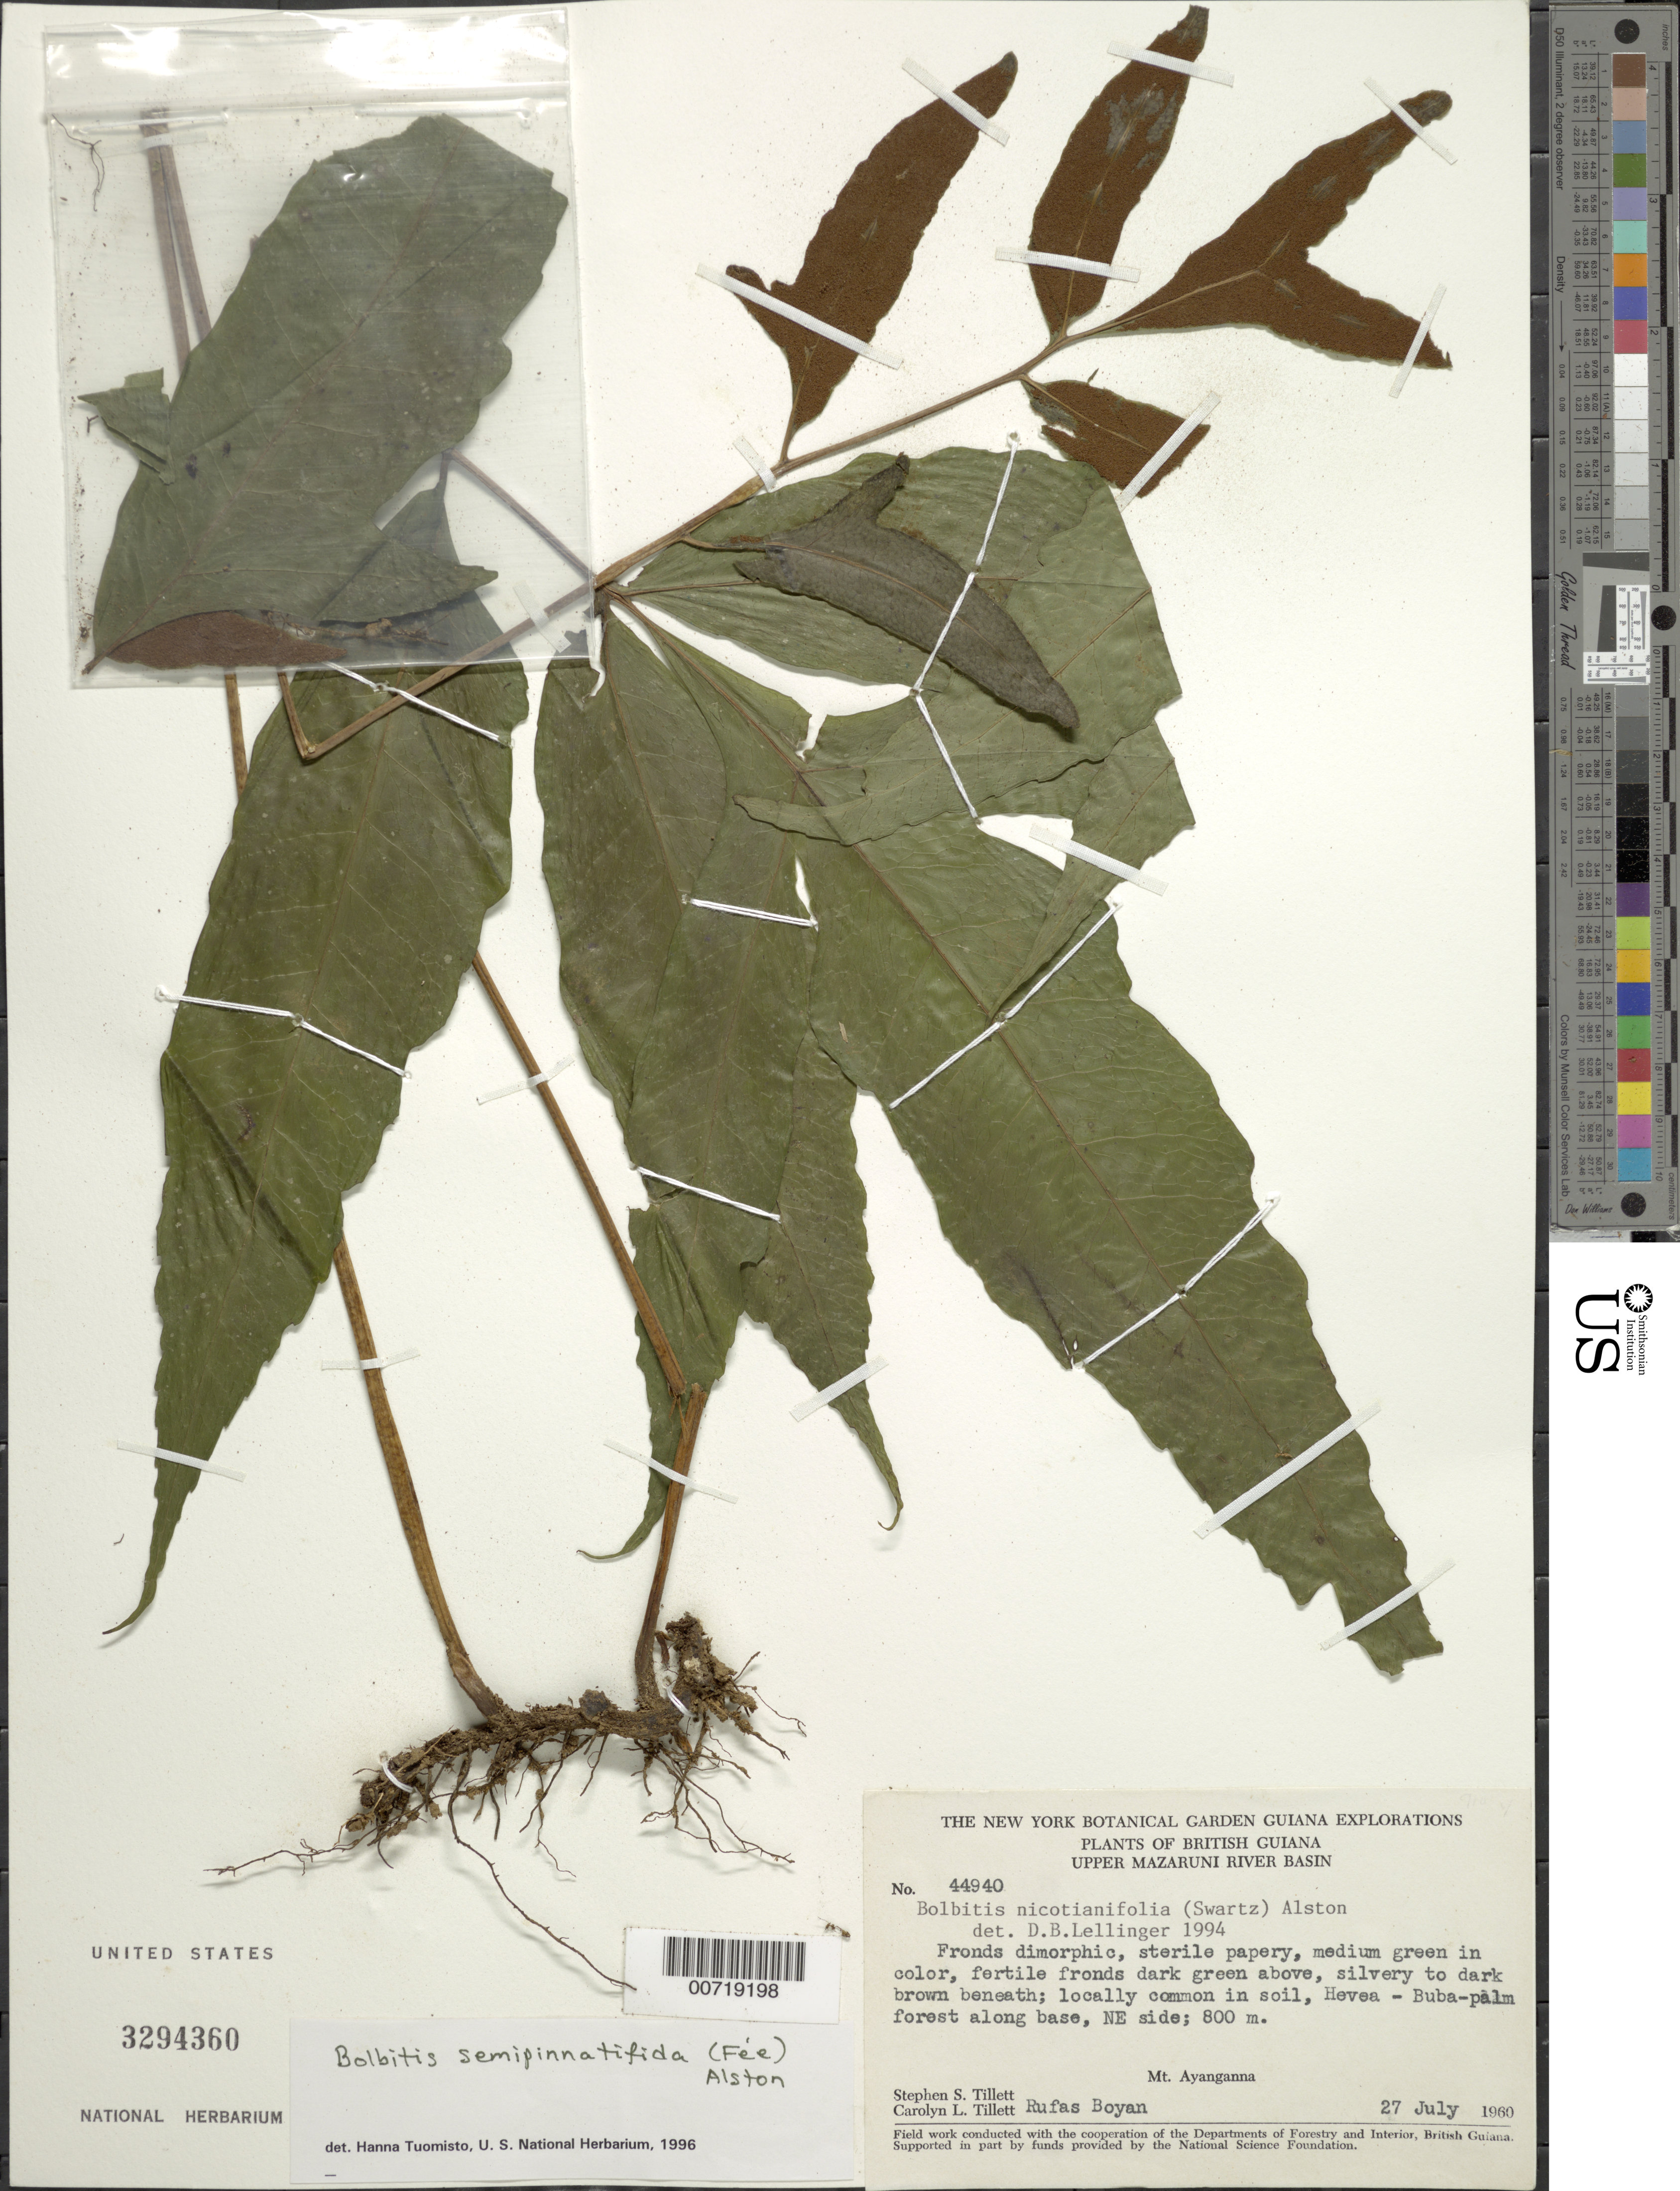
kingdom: Plantae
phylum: Tracheophyta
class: Polypodiopsida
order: Polypodiales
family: Dryopteridaceae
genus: Bolbitis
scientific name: Bolbitis semipinnatifida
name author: (Fée) Alston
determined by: Tuomisto, Hanna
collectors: S. S. Tillett, C. L. Tillett & R. Boyan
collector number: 44940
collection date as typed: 27-Jul-60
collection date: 1960-07-27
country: Guyana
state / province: Cuyuni-Mazaruni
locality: Mt. Ayanganna, NE side of, Upper Mazaruni R Basin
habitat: Hevea-Buba palm forest; in soil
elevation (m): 800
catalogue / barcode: US 3294360